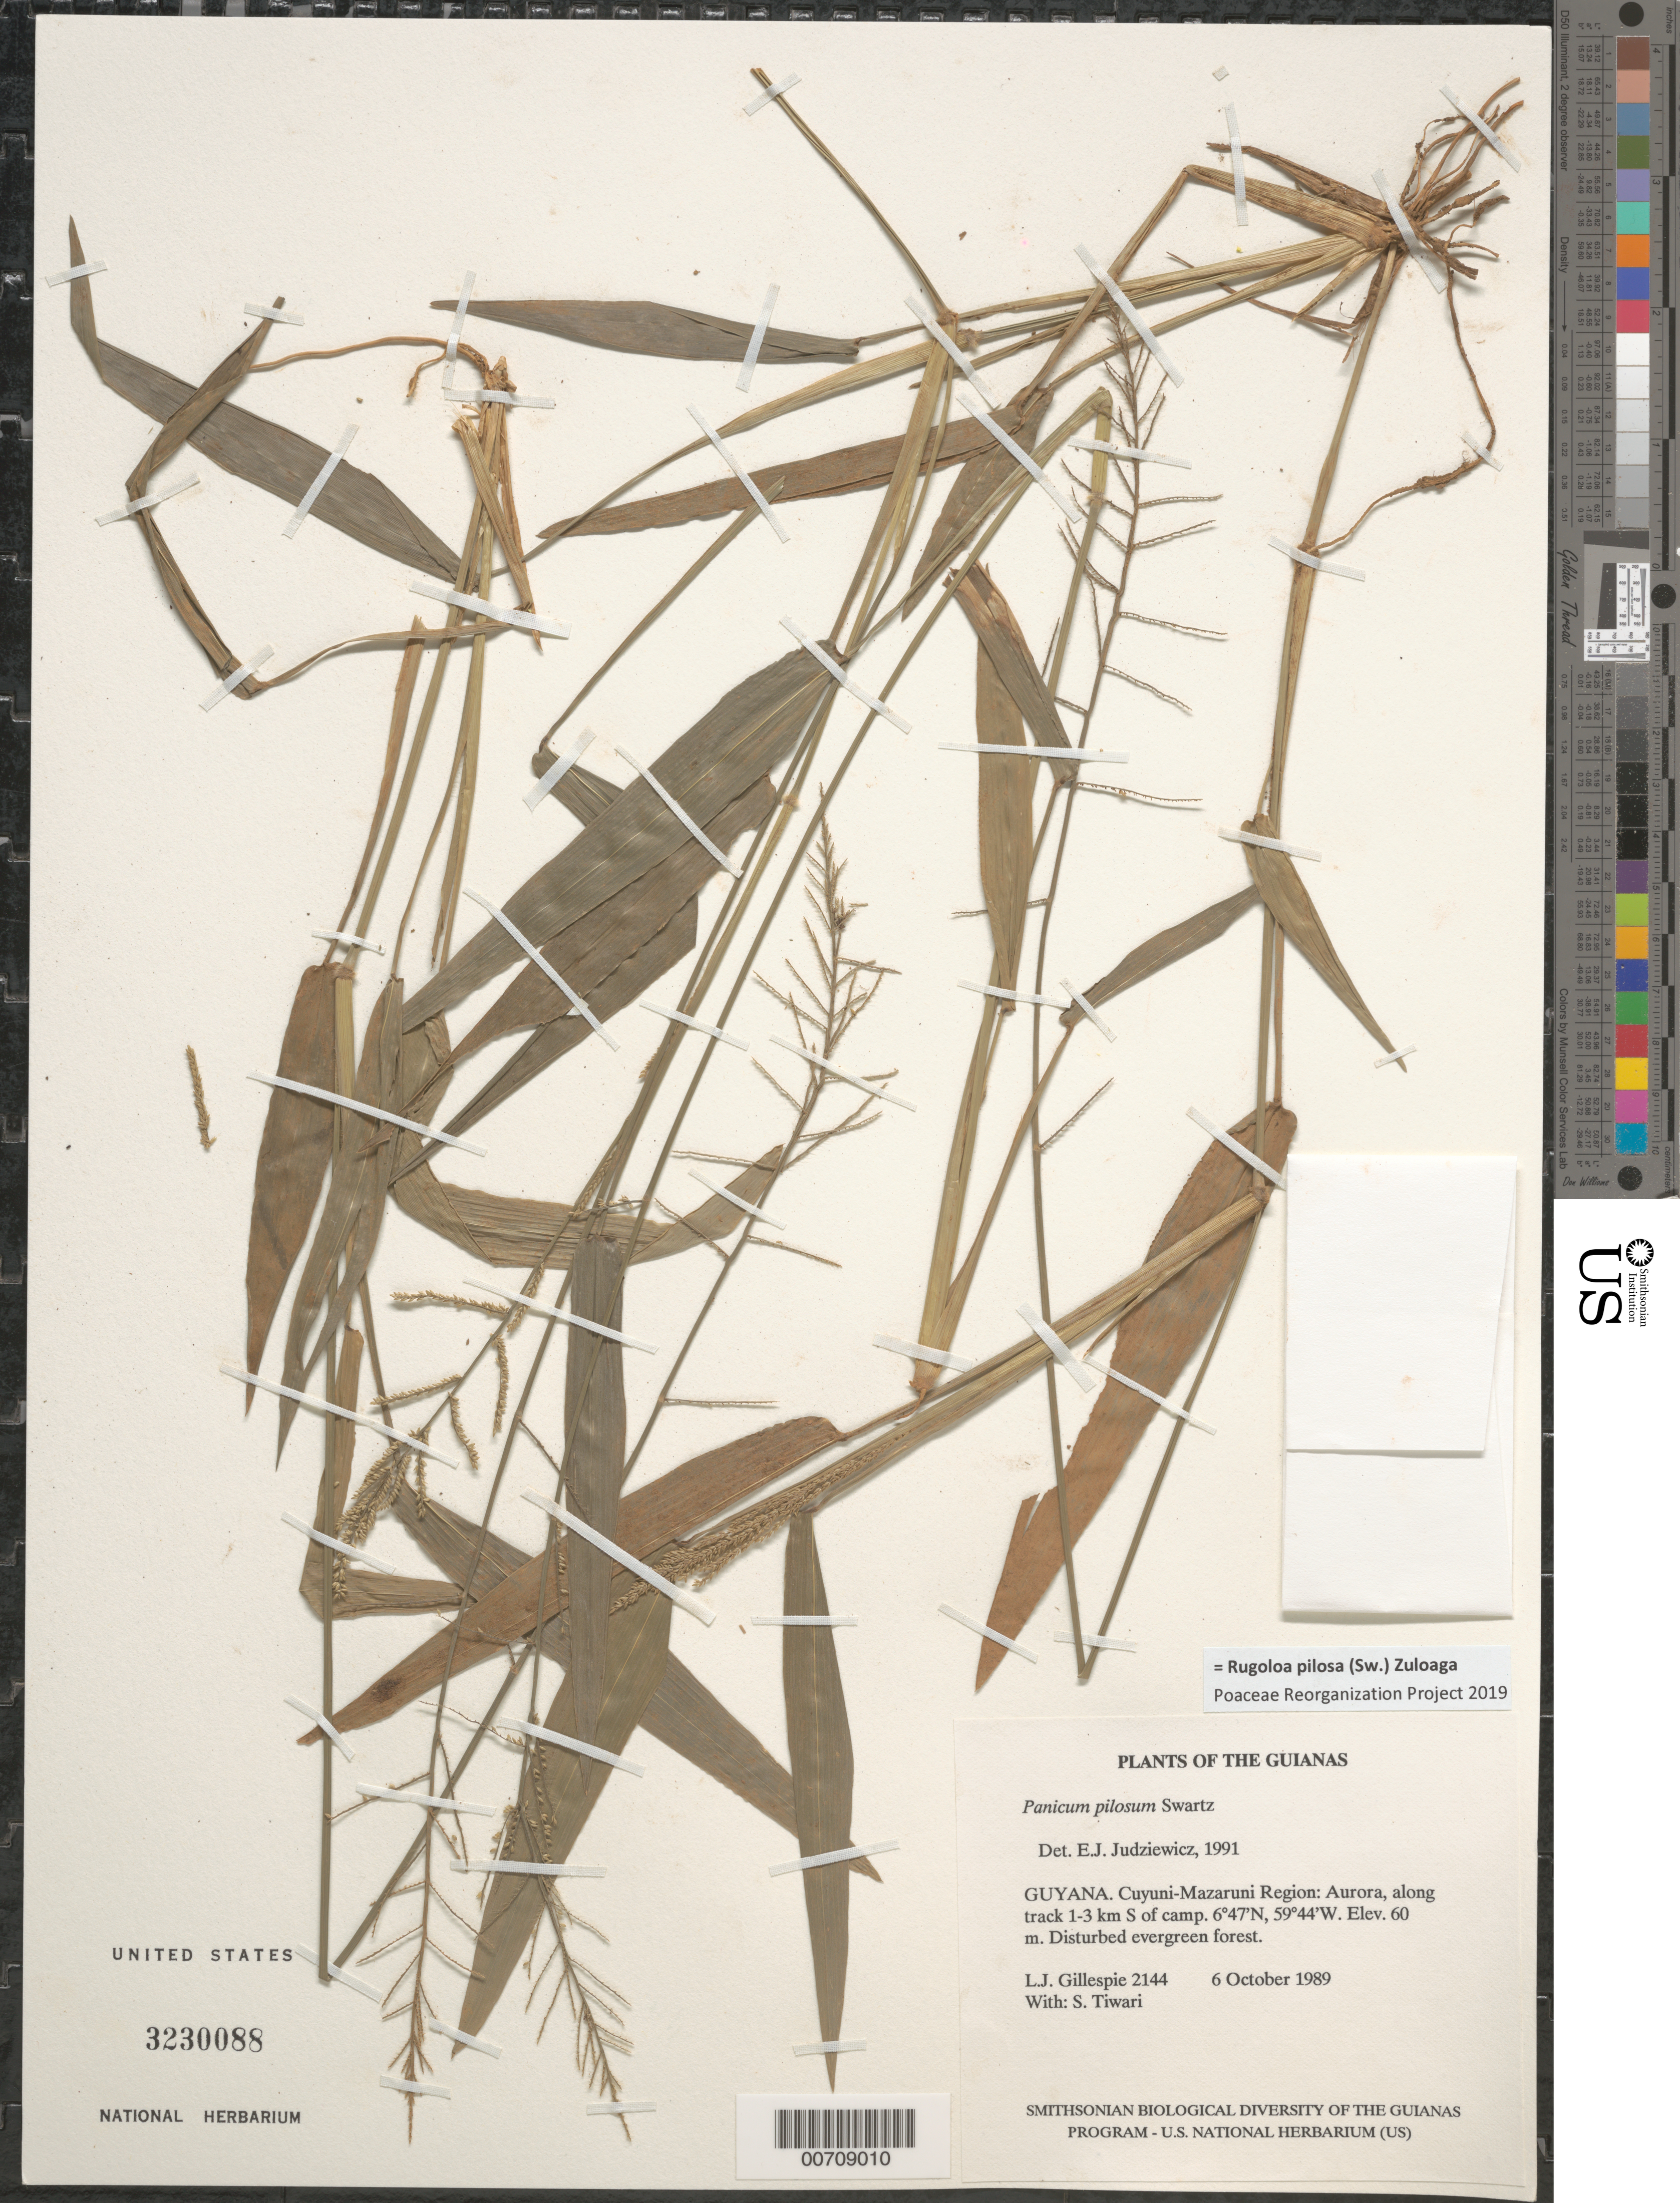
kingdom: Plantae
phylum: Tracheophyta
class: Liliopsida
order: Poales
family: Poaceae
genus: Panicum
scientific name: Panicum pilosum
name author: Sw.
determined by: Judziewicz, E. J.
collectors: L. J. Gillespie & S. Tiwari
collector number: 2144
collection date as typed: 6 October 1989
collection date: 1989-10-06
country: Guyana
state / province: Cuyuni-Mazaruni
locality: Aurora, along track 1-3 km S of camp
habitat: Disturbed evergreen forest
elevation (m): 60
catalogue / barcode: US 3230088